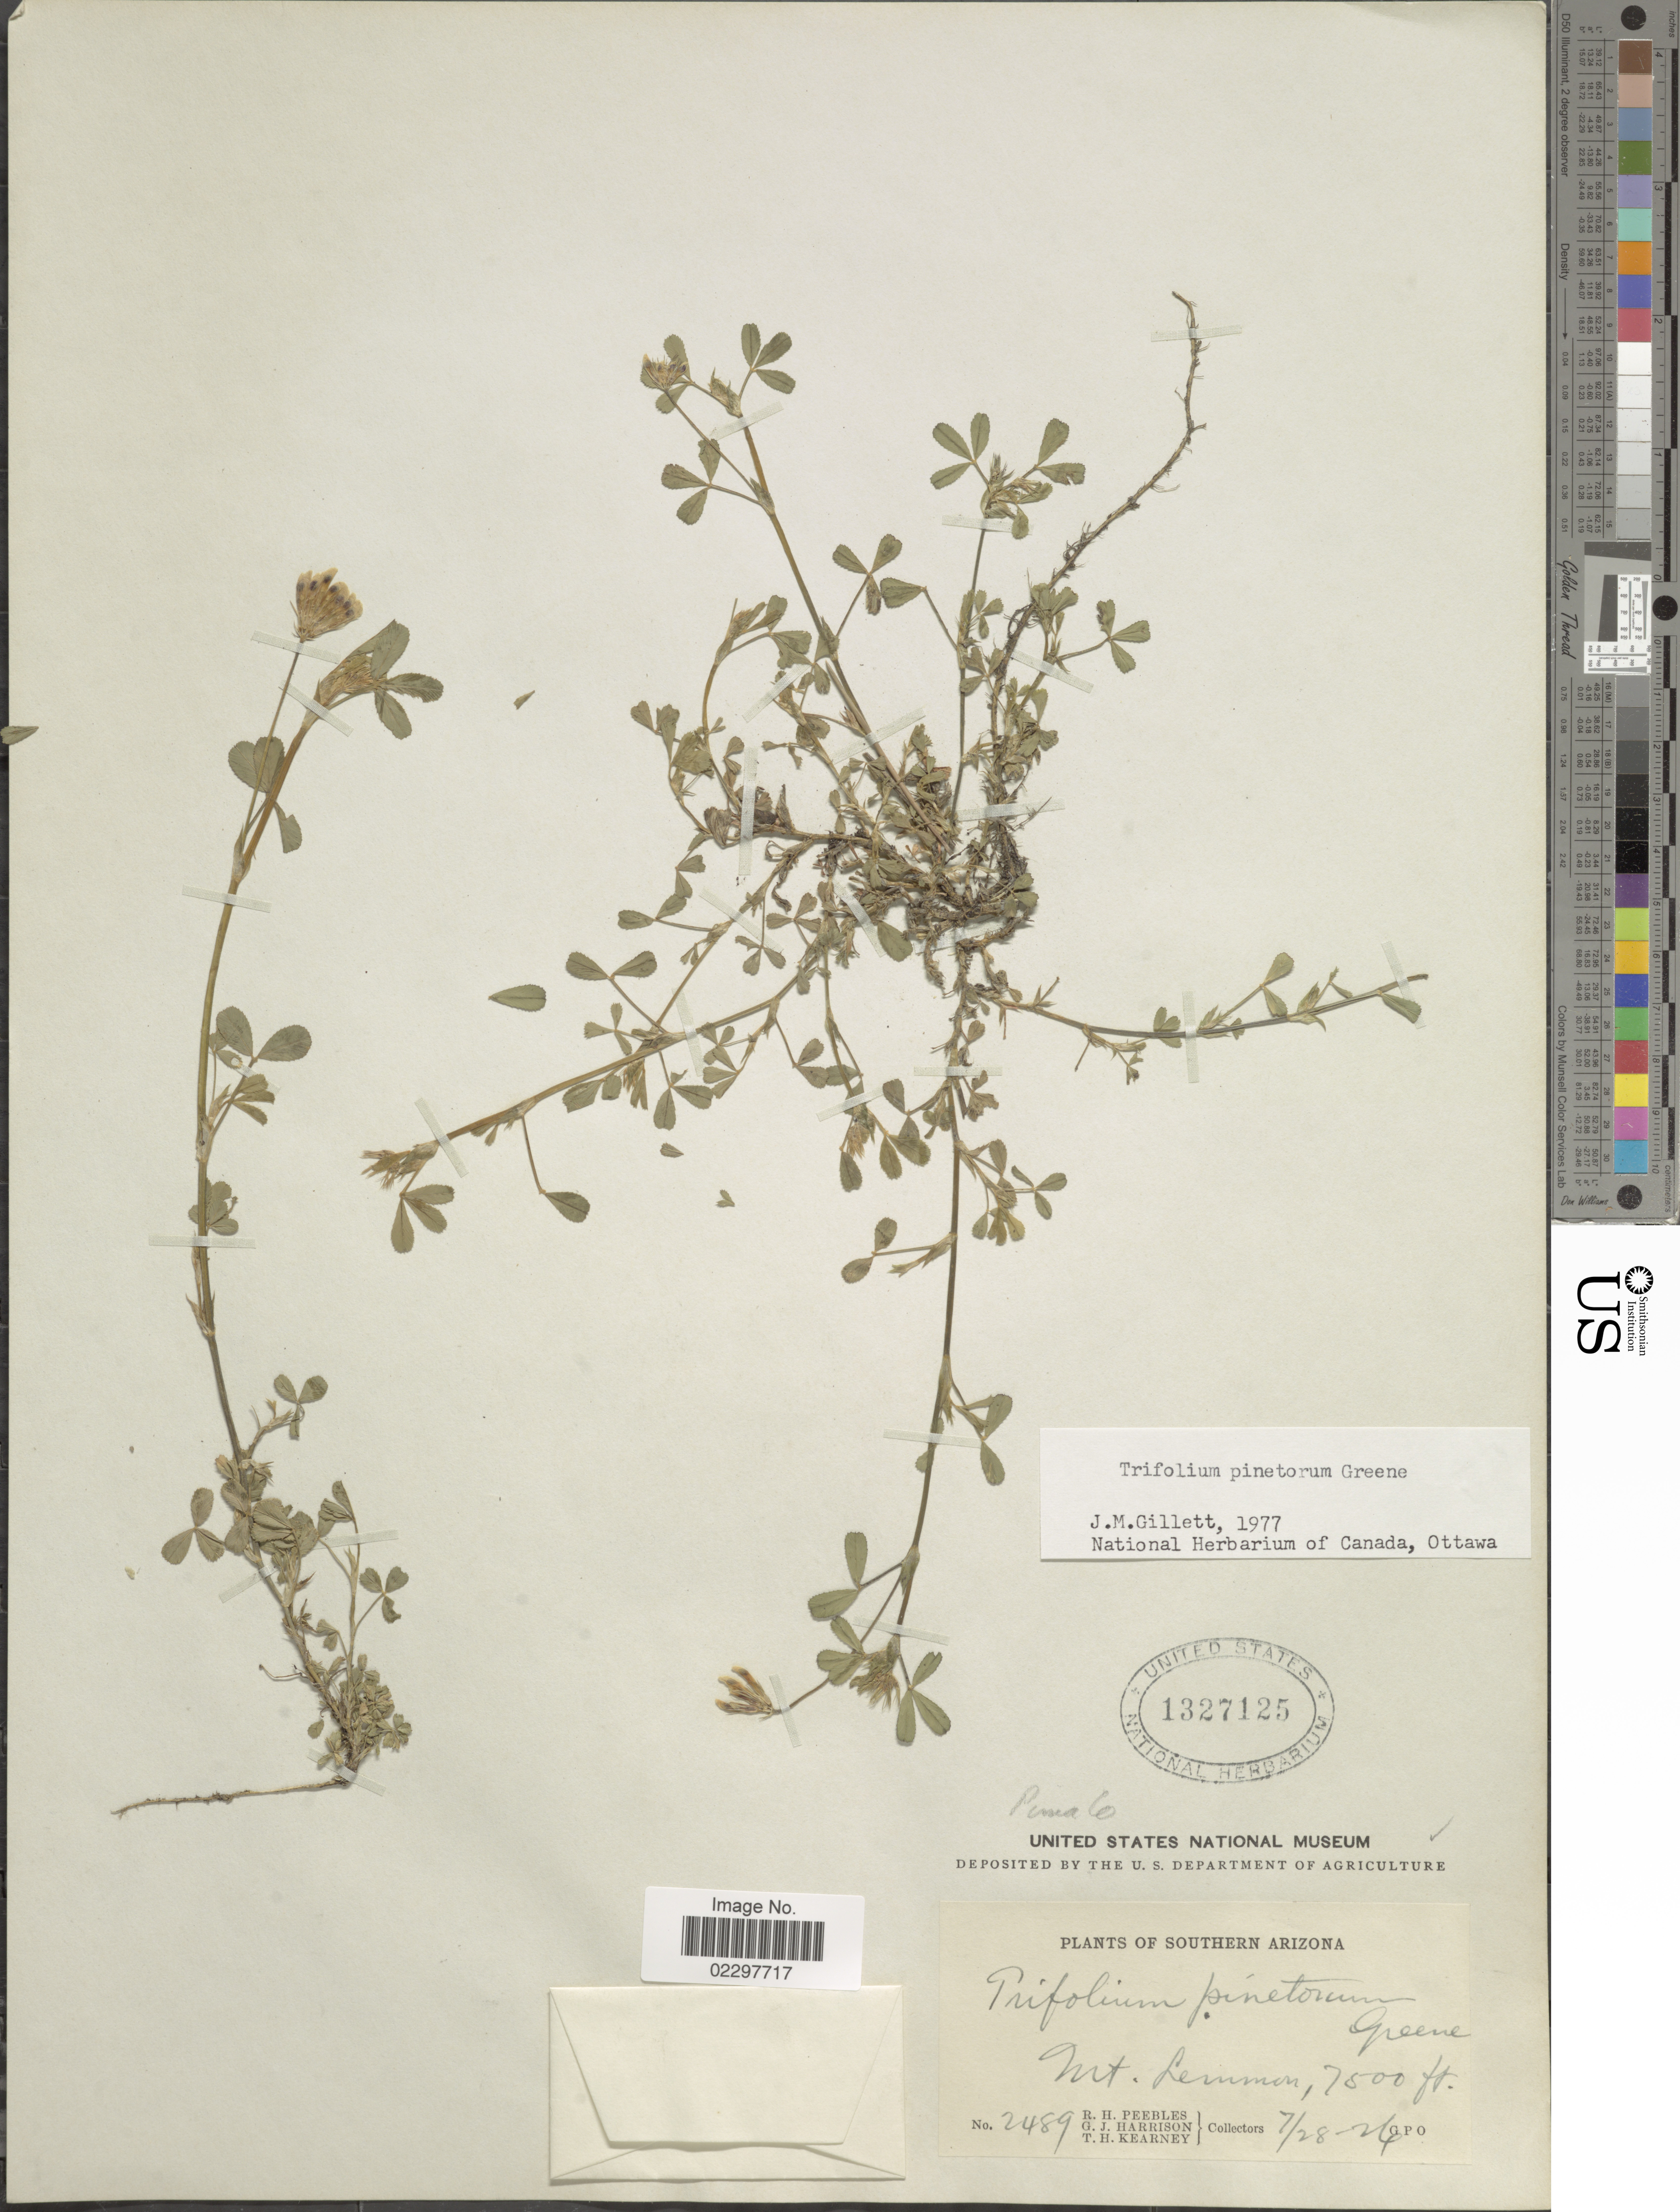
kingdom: Plantae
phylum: Tracheophyta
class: Magnoliopsida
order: Fabales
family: Fabaceae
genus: Trifolium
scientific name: Trifolium pinetorum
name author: Greene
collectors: R. H. Peebles, G. J. Harrison & T. H. Kearney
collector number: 2489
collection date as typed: Transcribed d/m/y: 28/7/26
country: United States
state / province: Arizona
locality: Southern Arizona, Mt Lemmon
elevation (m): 2286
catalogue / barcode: US 1327125